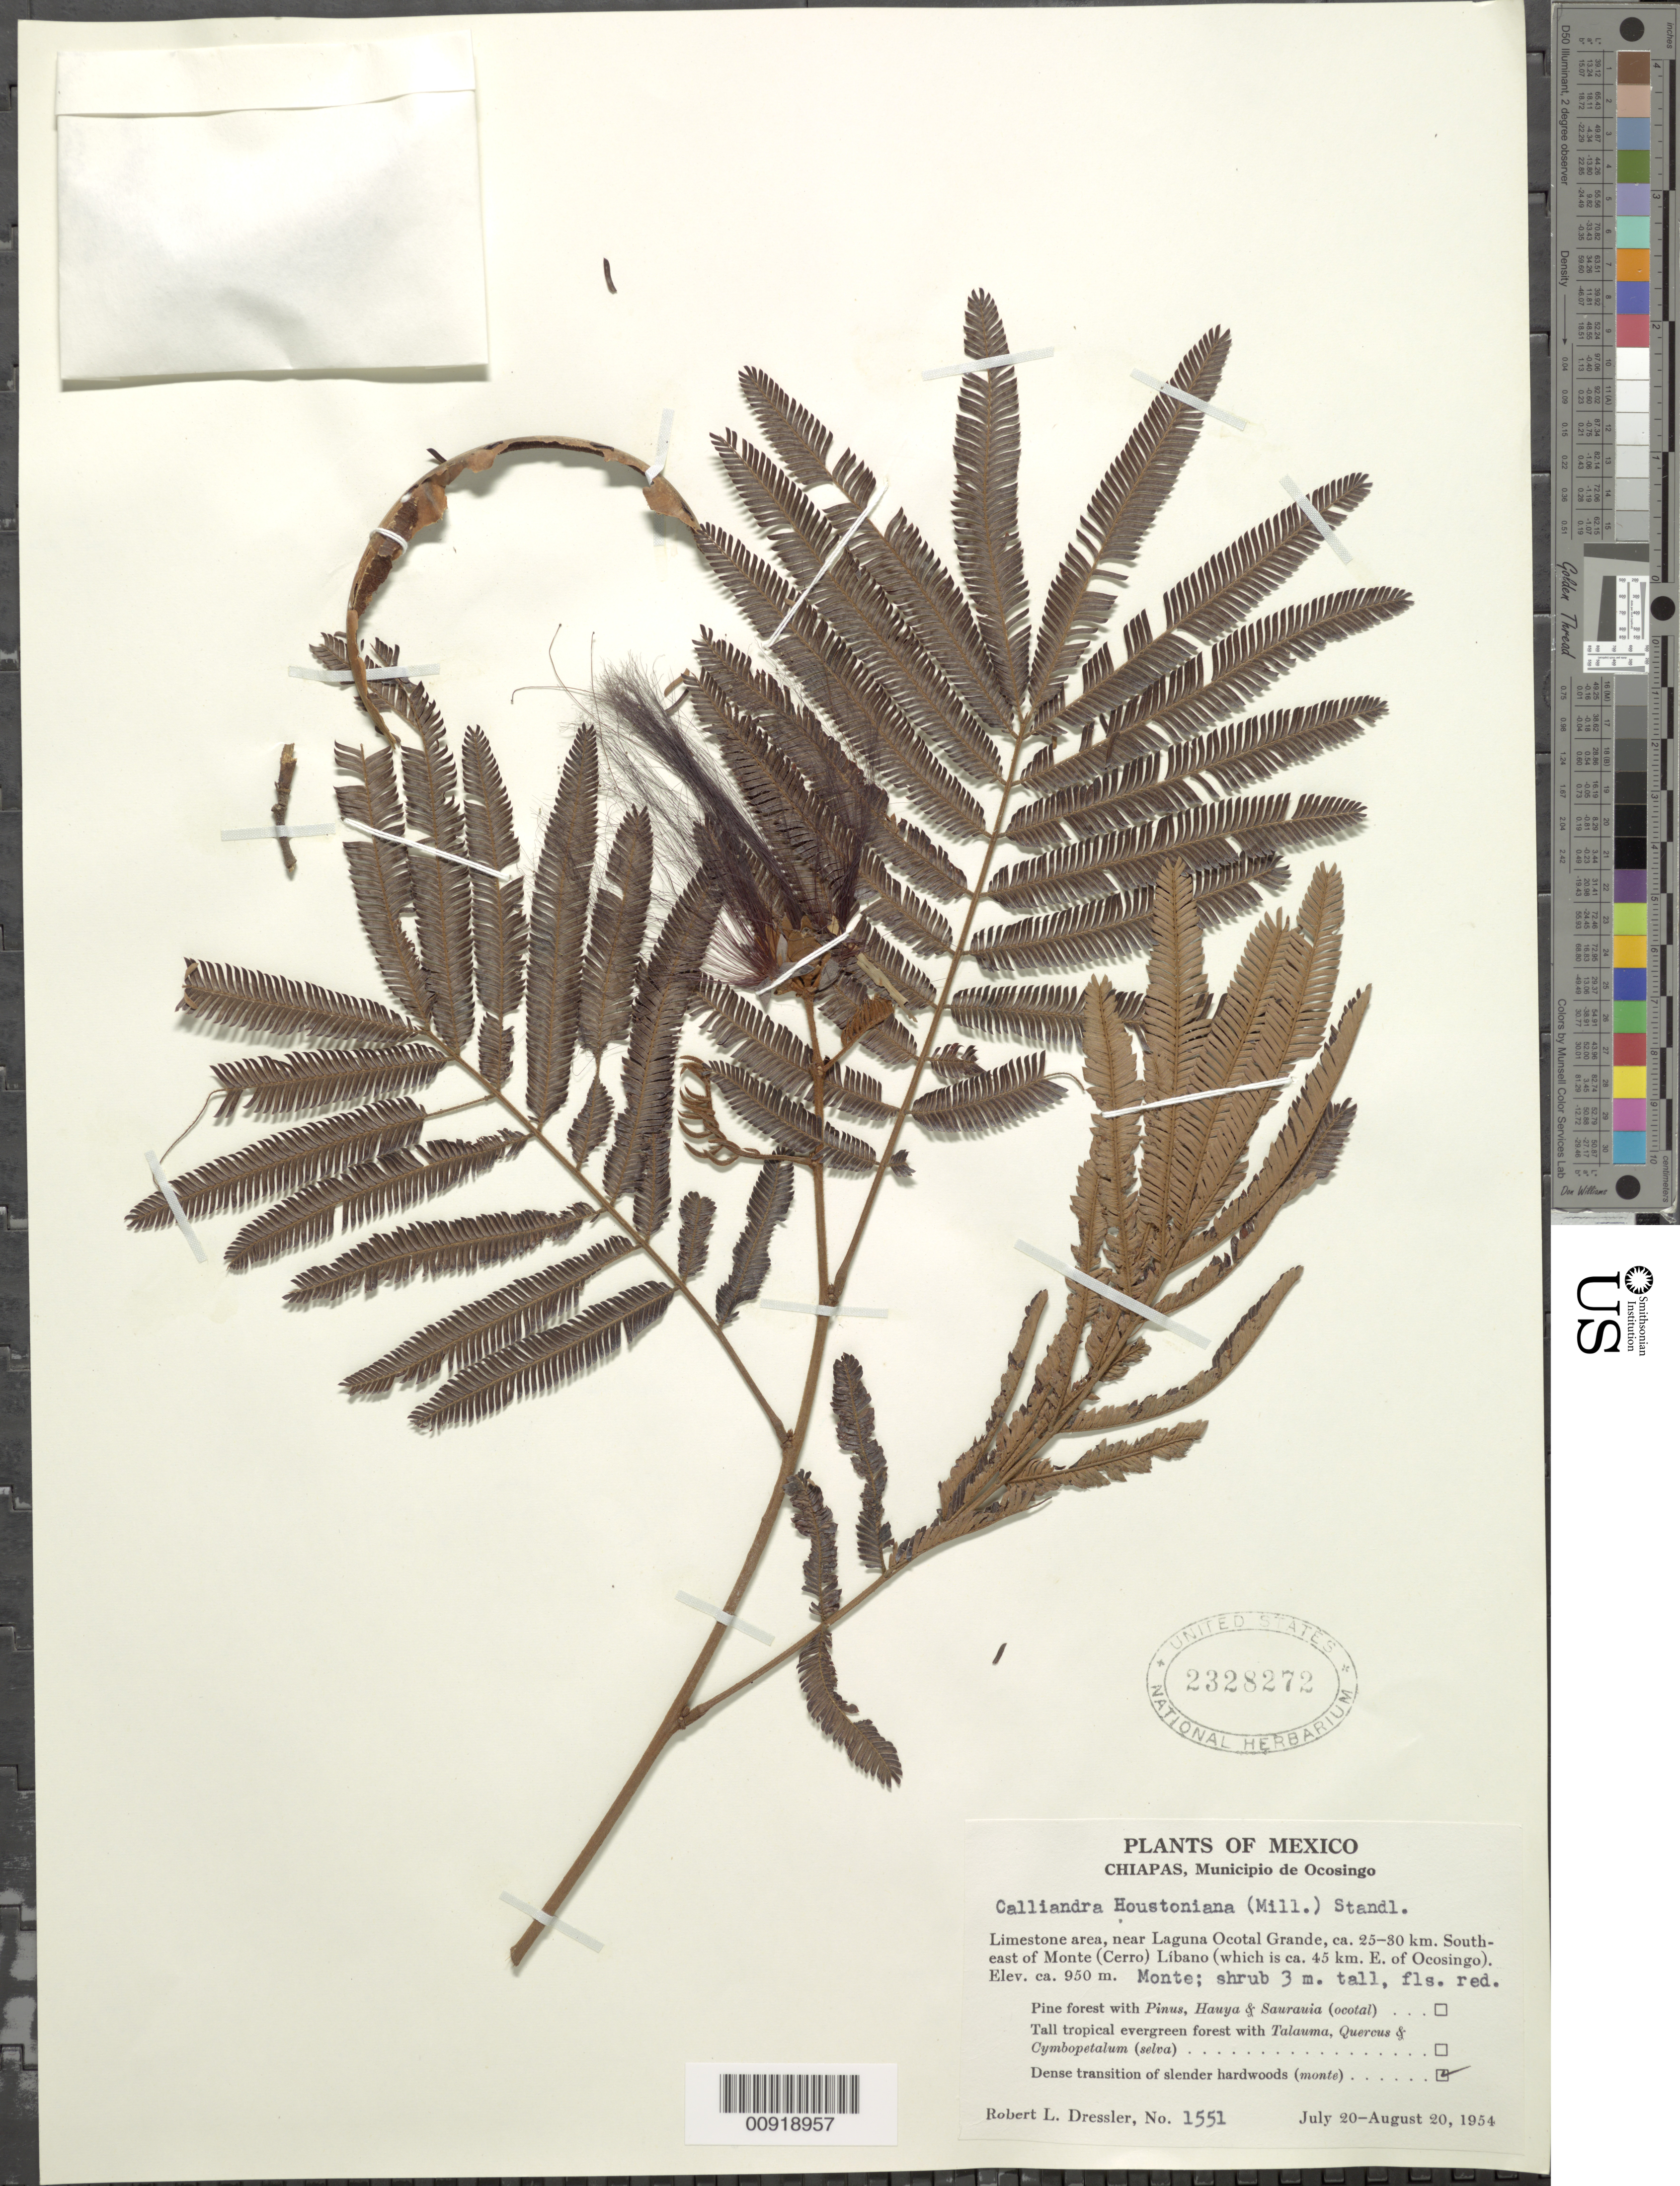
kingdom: Plantae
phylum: Tracheophyta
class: Magnoliopsida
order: Fabales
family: Fabaceae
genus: Calliandra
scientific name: Calliandra houstoniana var. houstoniana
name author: (Mill.) Standl.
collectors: R. Dressler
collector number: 1551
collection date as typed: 20 Jul 1954 to 20 Aug 1954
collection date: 1954-07-20/1954-08-20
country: Mexico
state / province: Chiapas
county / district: Ocosingo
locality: Limestone area, near Laguna Ocotal Grande, ca. 25-30 km. South-east of Monte (Cerro) Líbano (which is ca. 45 km. E of Ocosingo). Municipio of Ocosingo, Chiapas.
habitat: Dense transition of slender hardwoods (monte).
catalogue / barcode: US 2328272